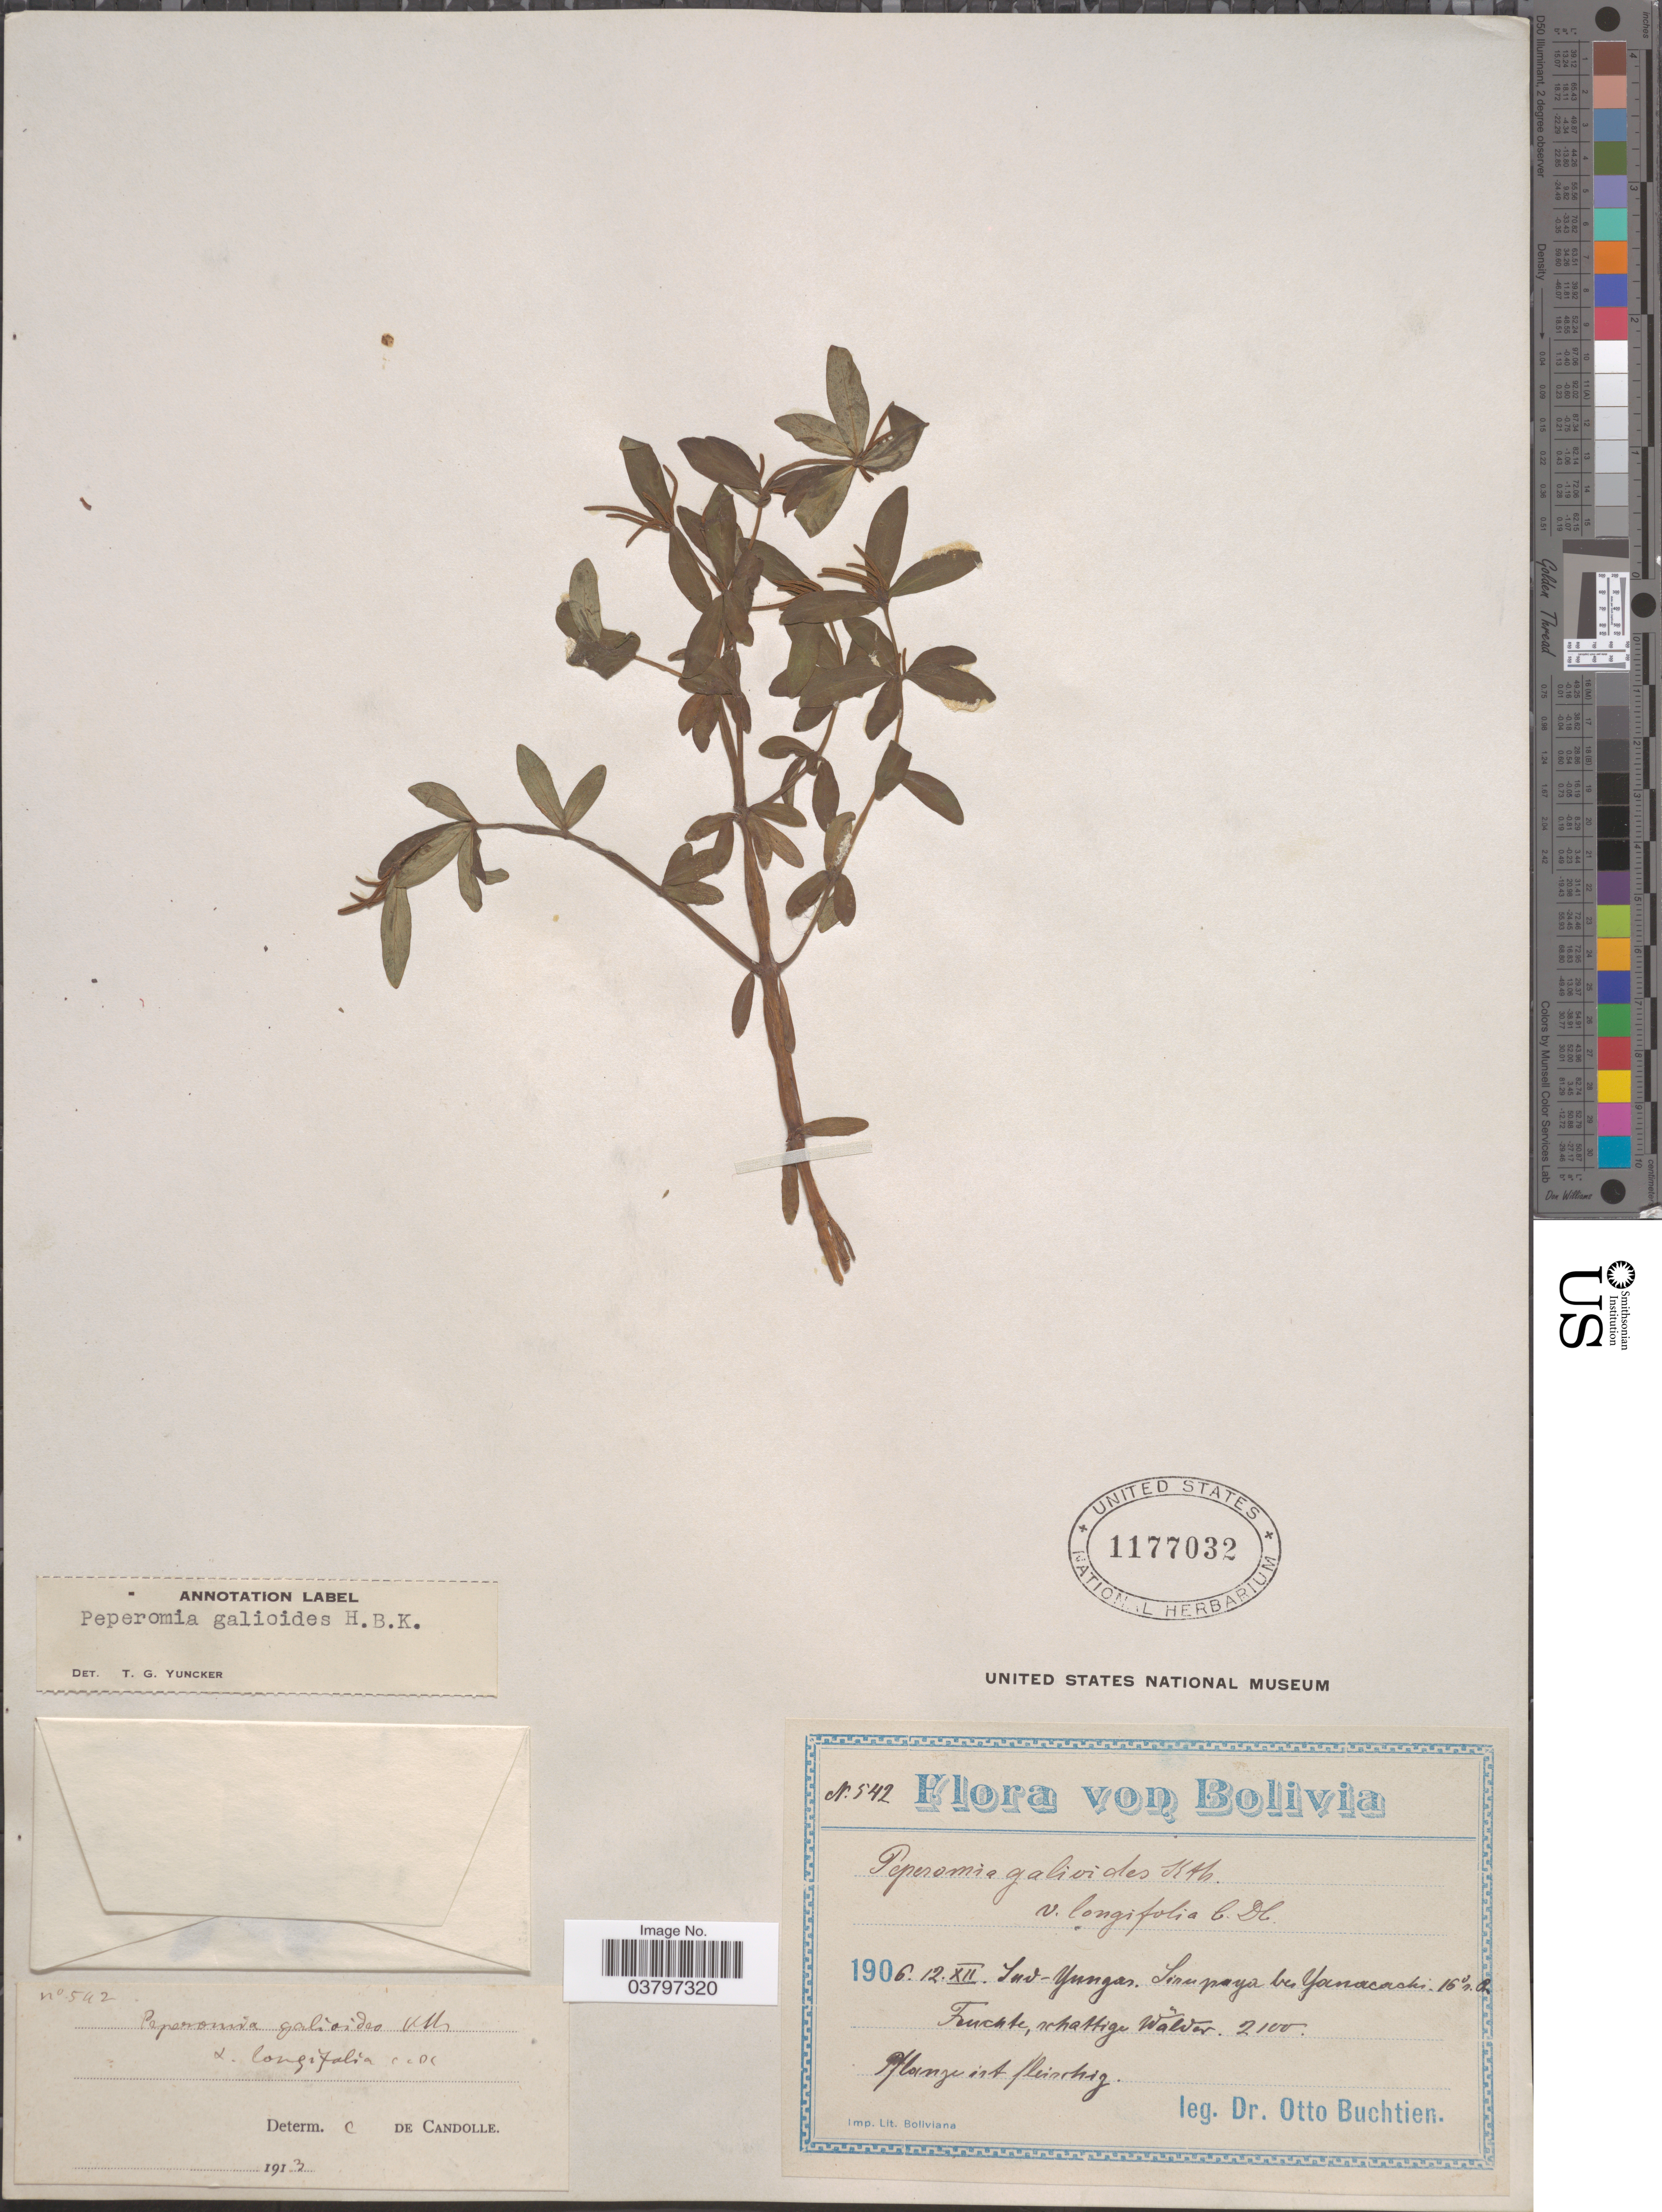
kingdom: Plantae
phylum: Tracheophyta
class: Magnoliopsida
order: Piperales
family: Piperaceae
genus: Peperomia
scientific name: Peperomia galioides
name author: Kunth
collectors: O. Buchtien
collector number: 542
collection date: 1906-12-12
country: Bolivia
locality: Sud-Yungas. Sirapaya bei Yanacachi. 16°s. Br.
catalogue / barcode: US 1177032